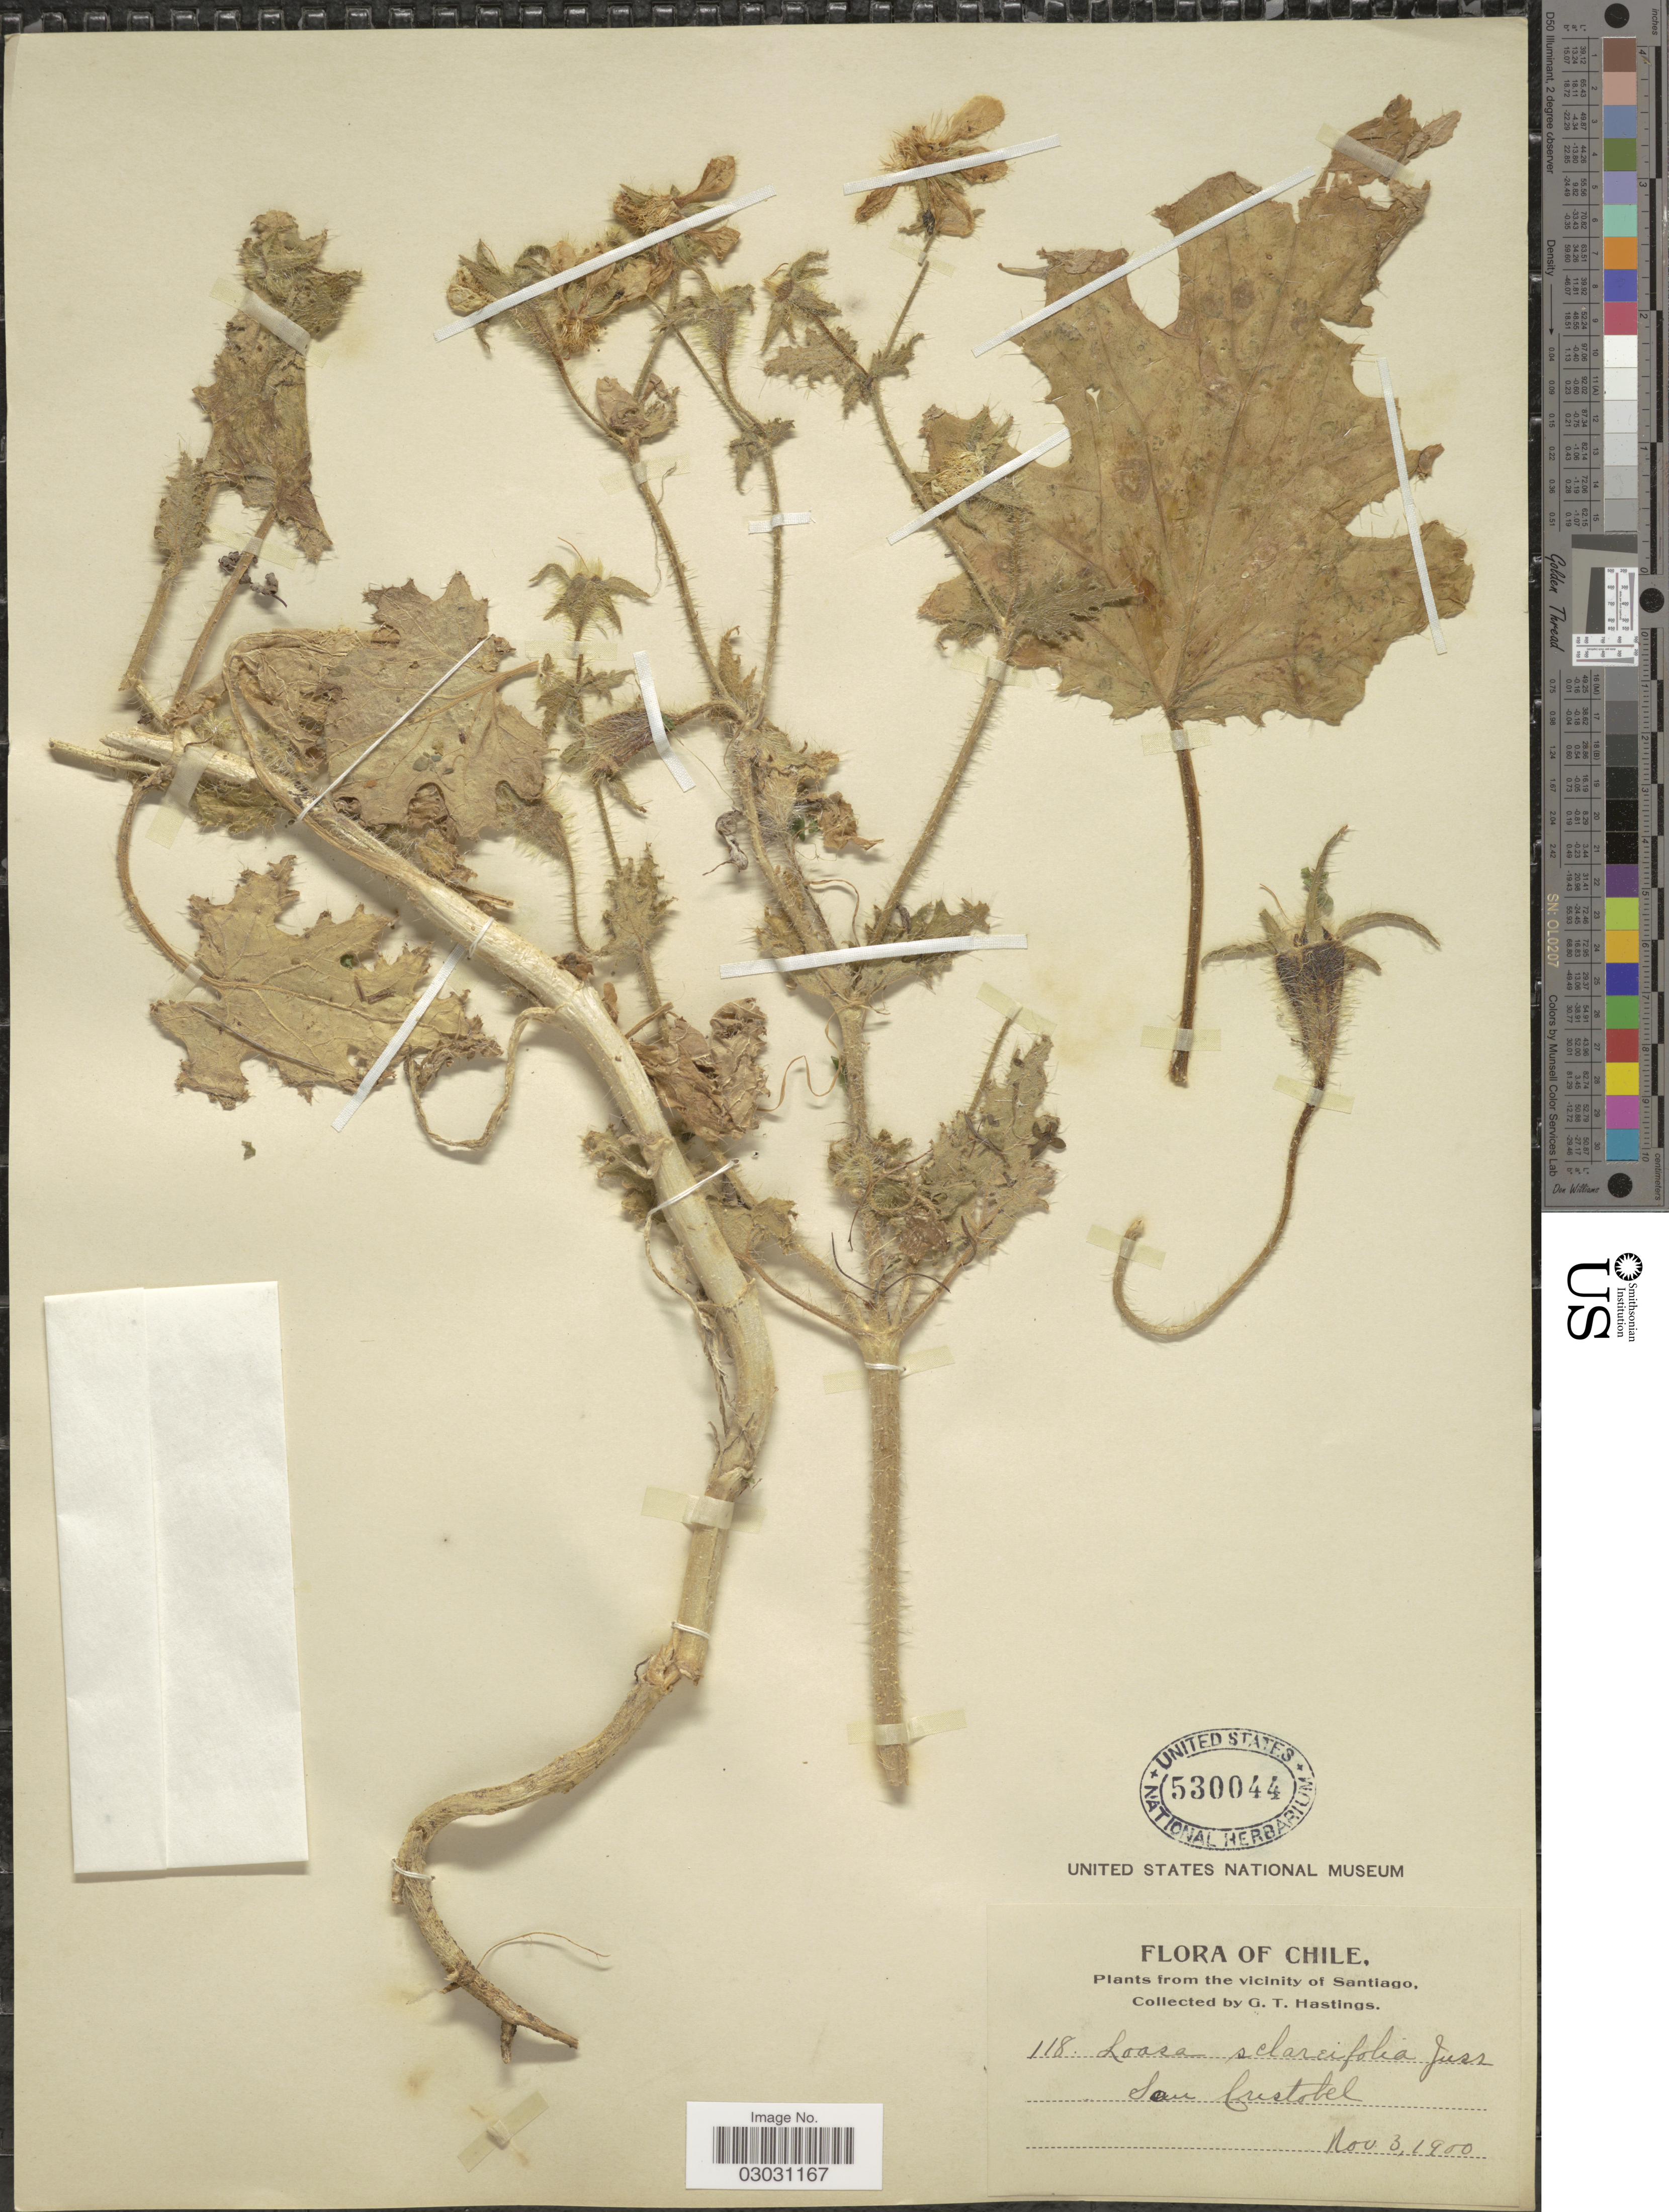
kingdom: Plantae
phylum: Tracheophyta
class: Magnoliopsida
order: Cornales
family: Loasaceae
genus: Loasa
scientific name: Loasa sclareifolia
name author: Juss.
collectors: G. Hastings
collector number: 118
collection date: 1900-11-03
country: Chile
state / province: Región Metropolitana (RM)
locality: Vicinity of Santiago, San Cristobel.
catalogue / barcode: US 530044